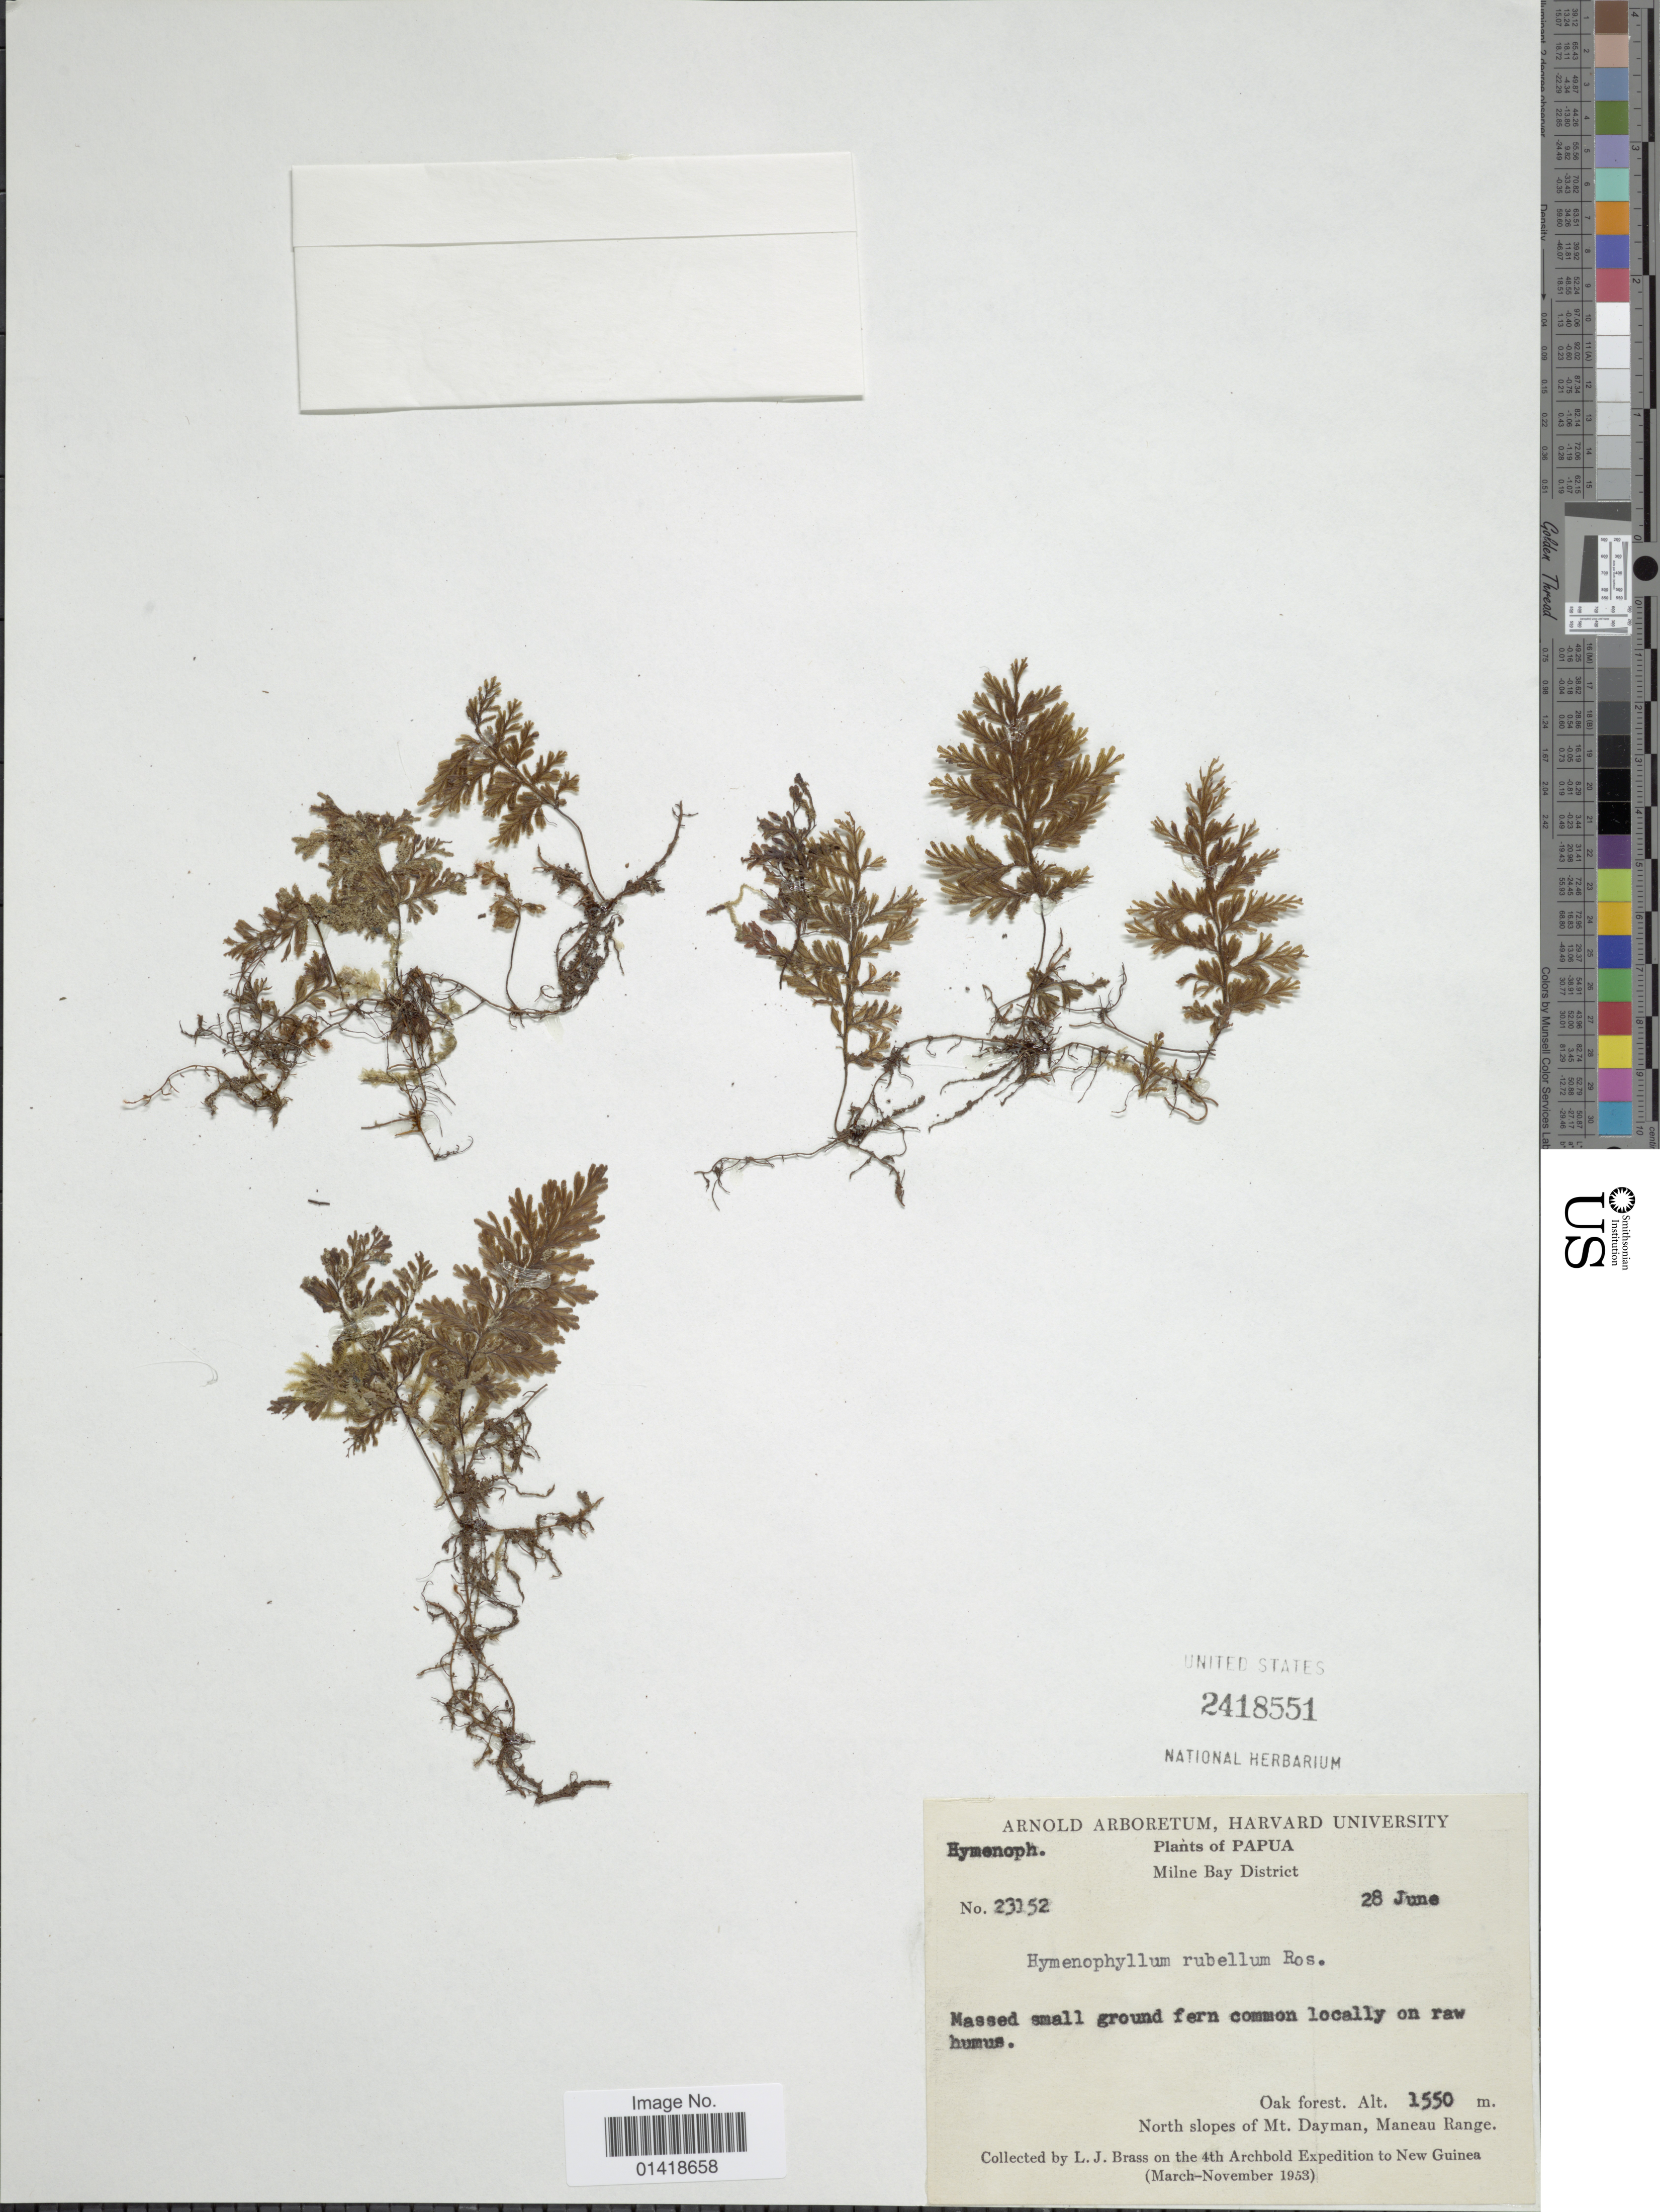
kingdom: Plantae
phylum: Tracheophyta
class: Polypodiopsida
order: Hymenophyllales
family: Hymenophyllaceae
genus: Hymenophyllum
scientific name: Hymenophyllum rubellum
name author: Rosenst.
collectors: L. J. Brass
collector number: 23152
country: Papua New Guinea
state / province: Milne Bay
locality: Milne Bay District. Oak forest. North slopes of Mt. Dayman. Maneau Range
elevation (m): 1550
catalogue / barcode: US 2418551